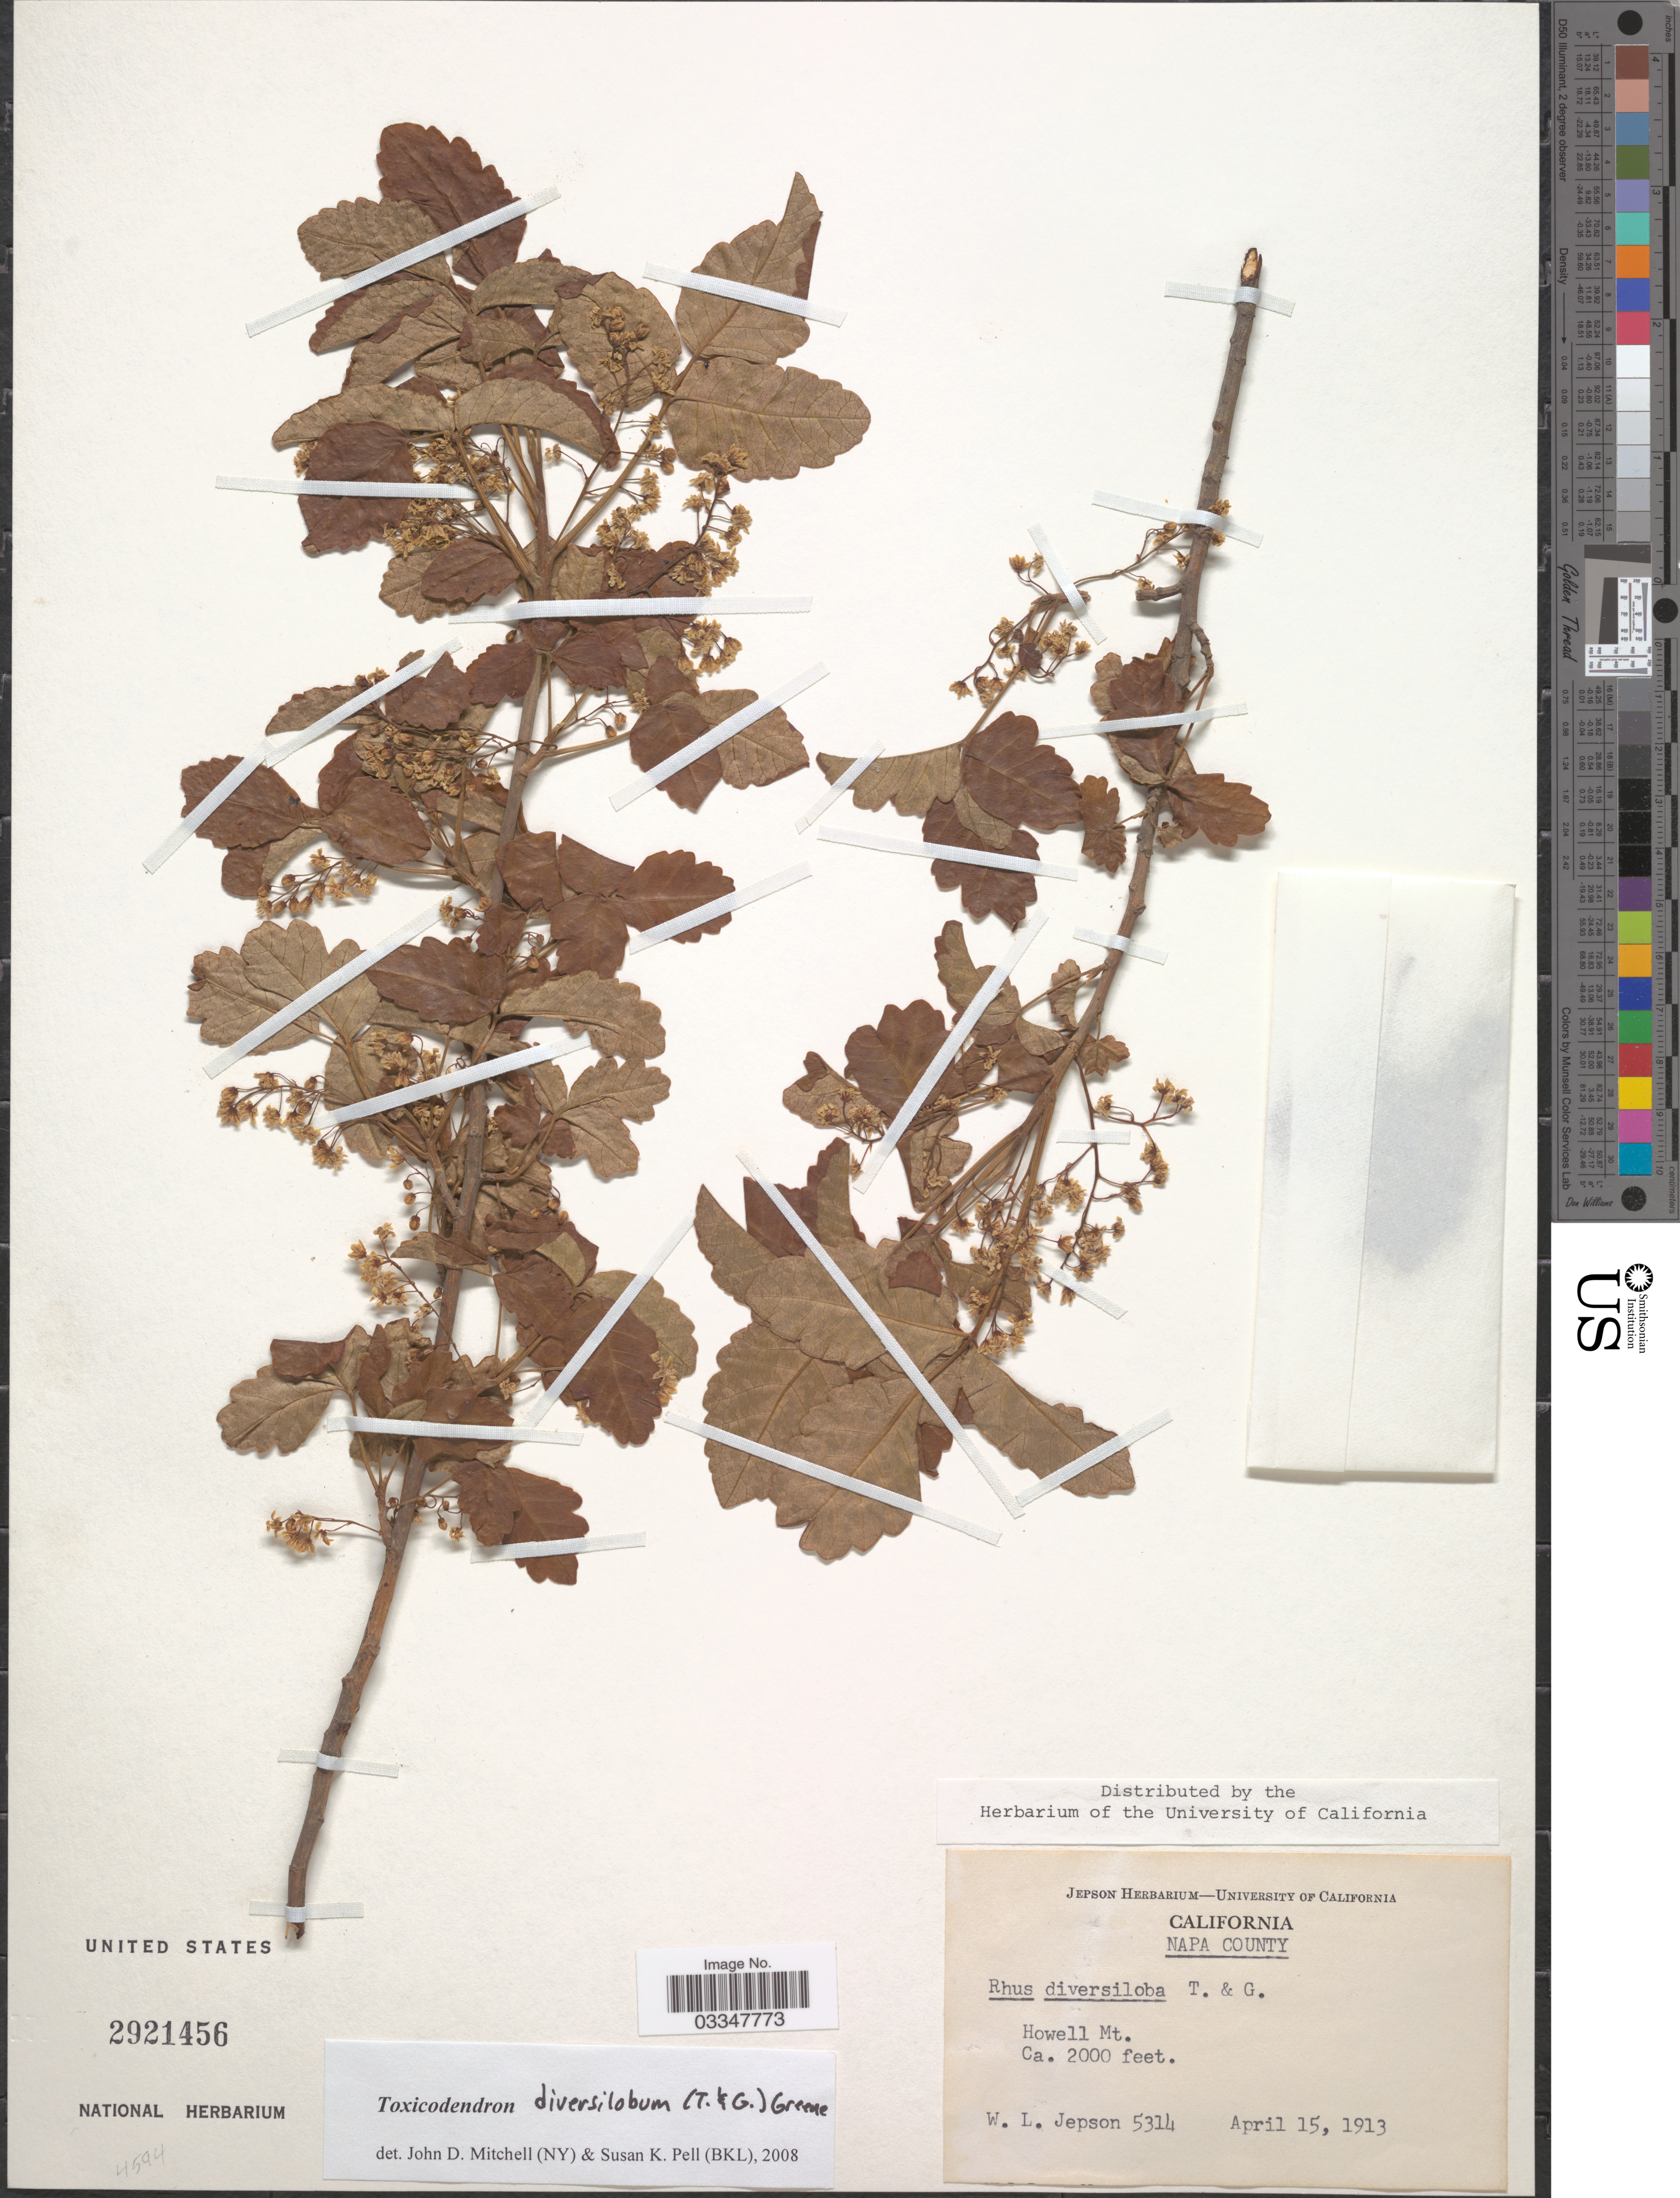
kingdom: Plantae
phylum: Tracheophyta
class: Magnoliopsida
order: Sapindales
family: Anacardiaceae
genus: Toxicodendron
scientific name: Toxicodendron diversilobum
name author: (Torr. & A. Gray) Greene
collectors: W. L. Jepson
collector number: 5314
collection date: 1913-04-15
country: United States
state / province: California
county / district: Napa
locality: Napa County. Howell Mt.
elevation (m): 610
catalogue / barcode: US 2921456